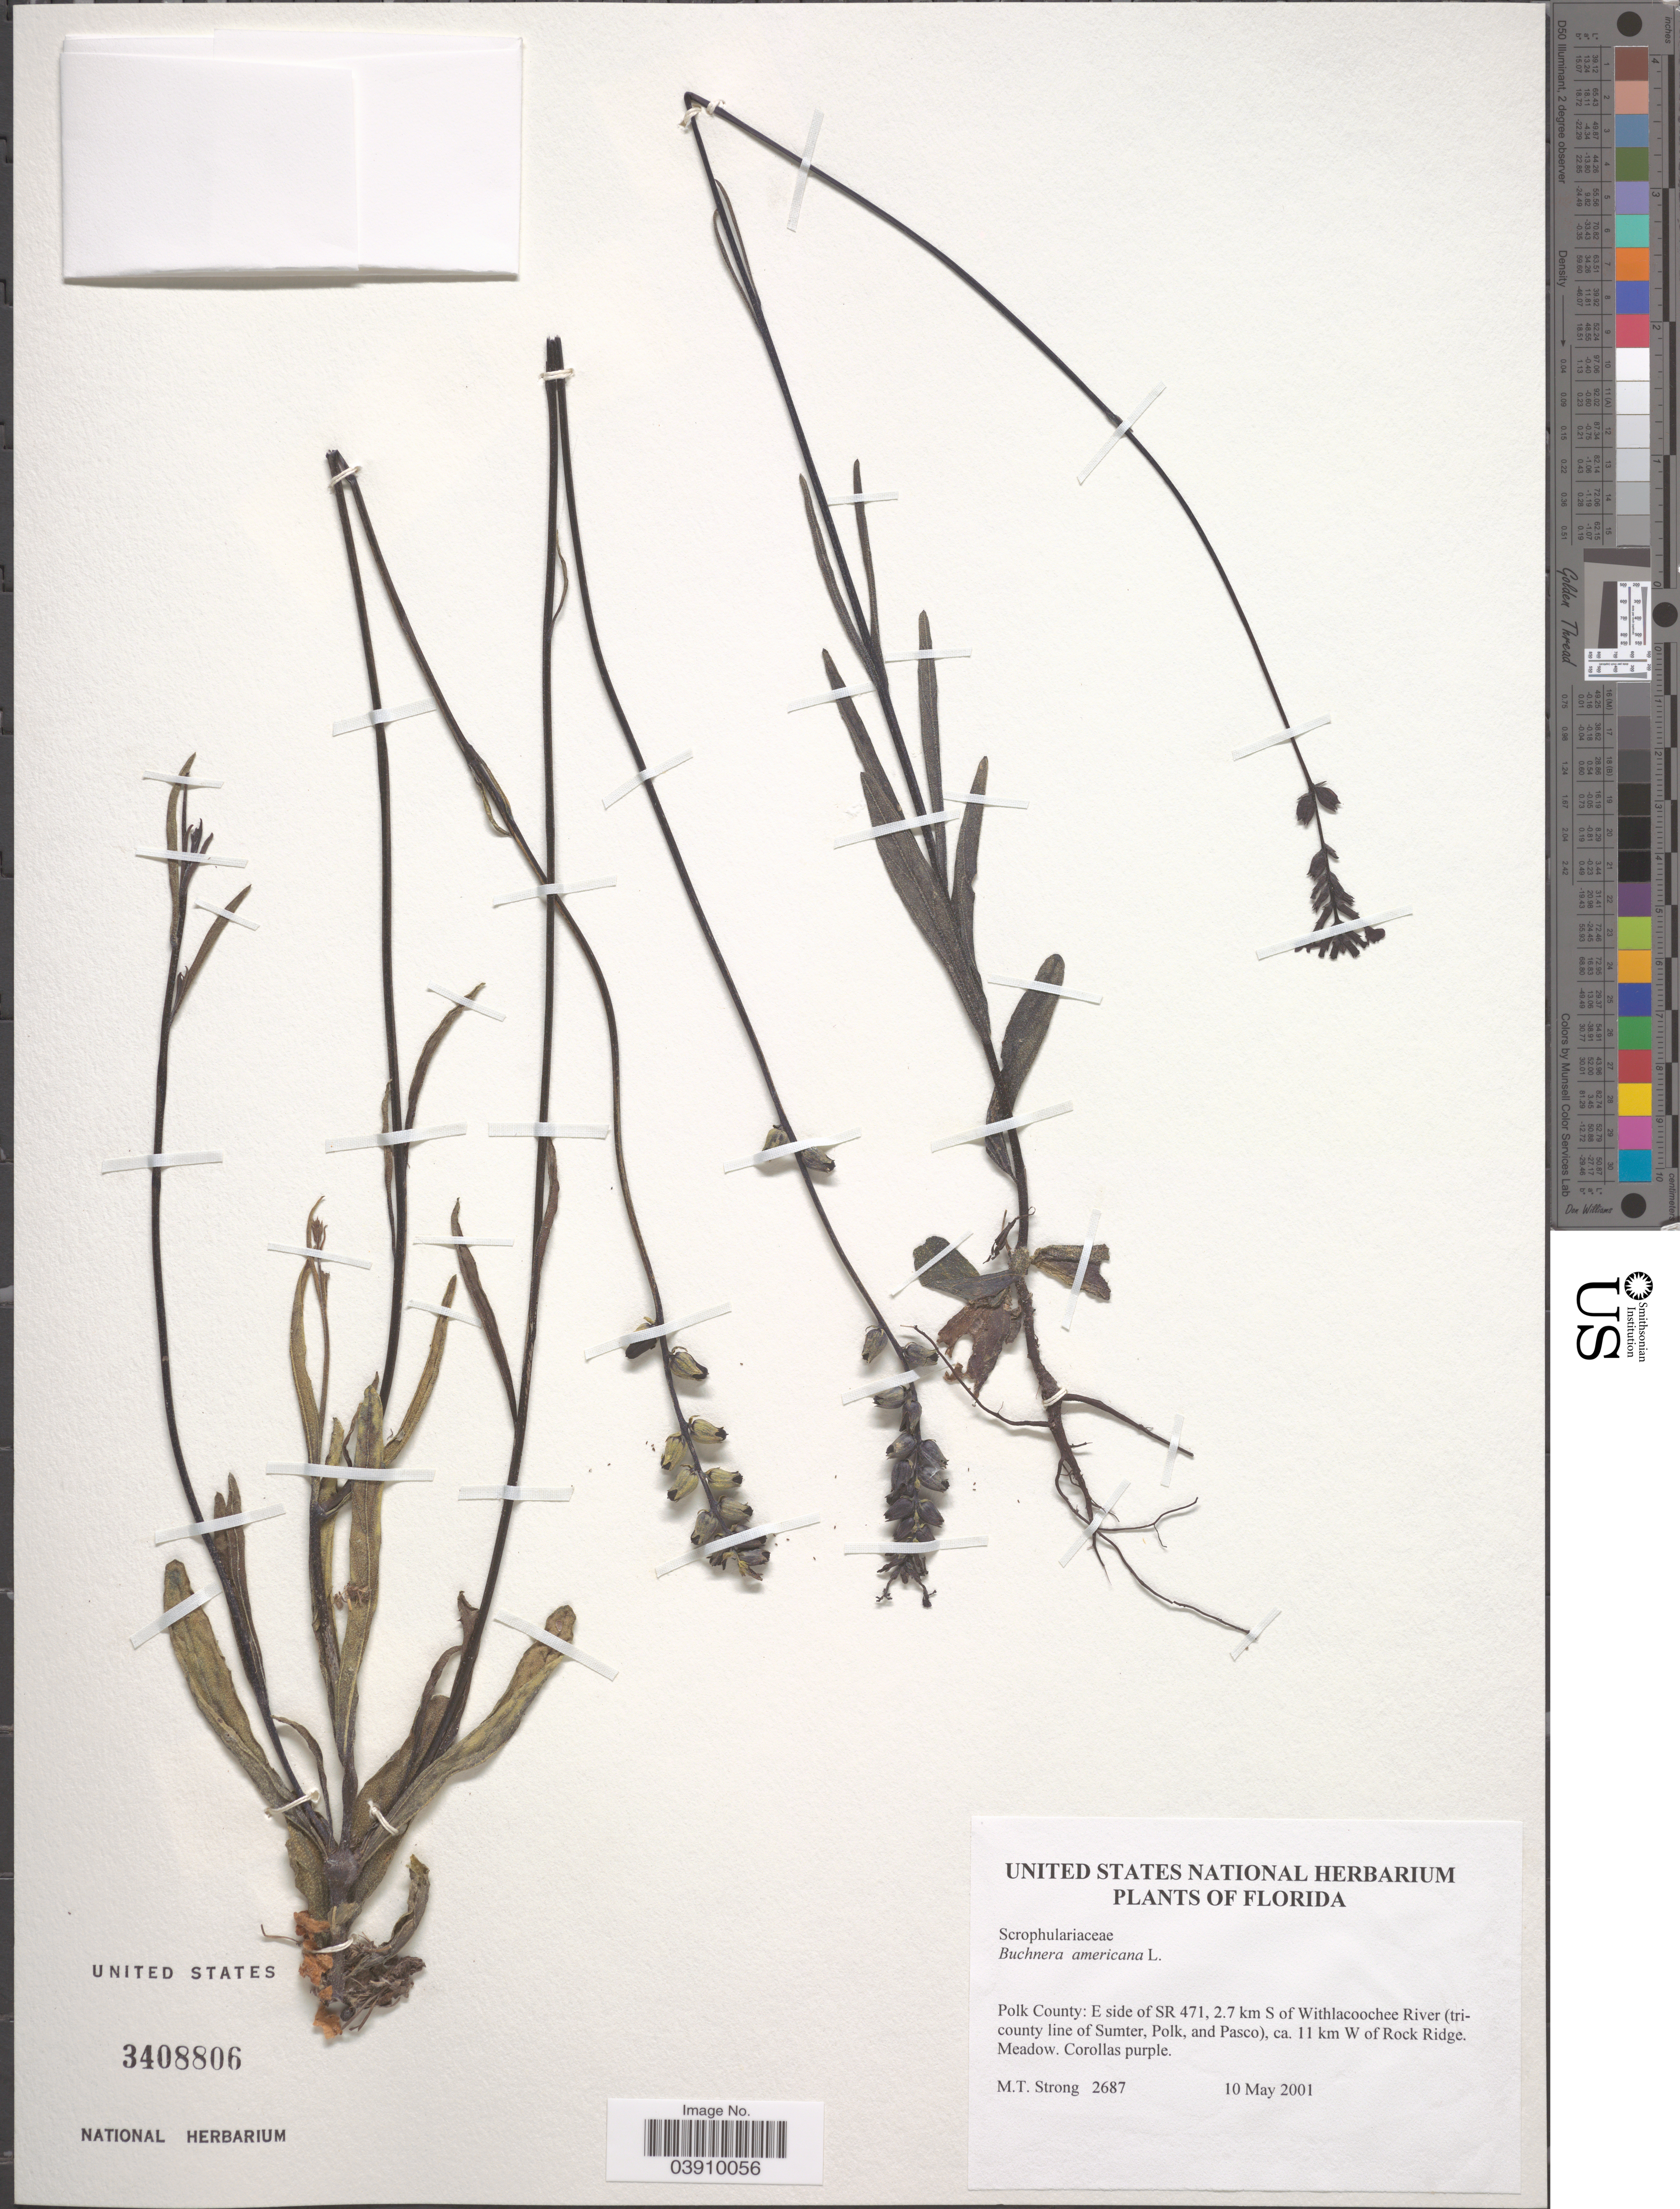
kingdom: Plantae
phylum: Tracheophyta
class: Magnoliopsida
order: Lamiales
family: Orobanchaceae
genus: Buchnera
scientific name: Buchnera americana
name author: L.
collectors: M. T. Strong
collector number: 2687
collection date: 2001-05-10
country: United States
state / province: Florida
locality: Polk County: E side of SR 471, 2.7 km S of Withlacoochee River (tributary county line of Sumter Polk, and Pasco), ca. 11 km W of Rock Ridge.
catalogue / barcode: US 3408806